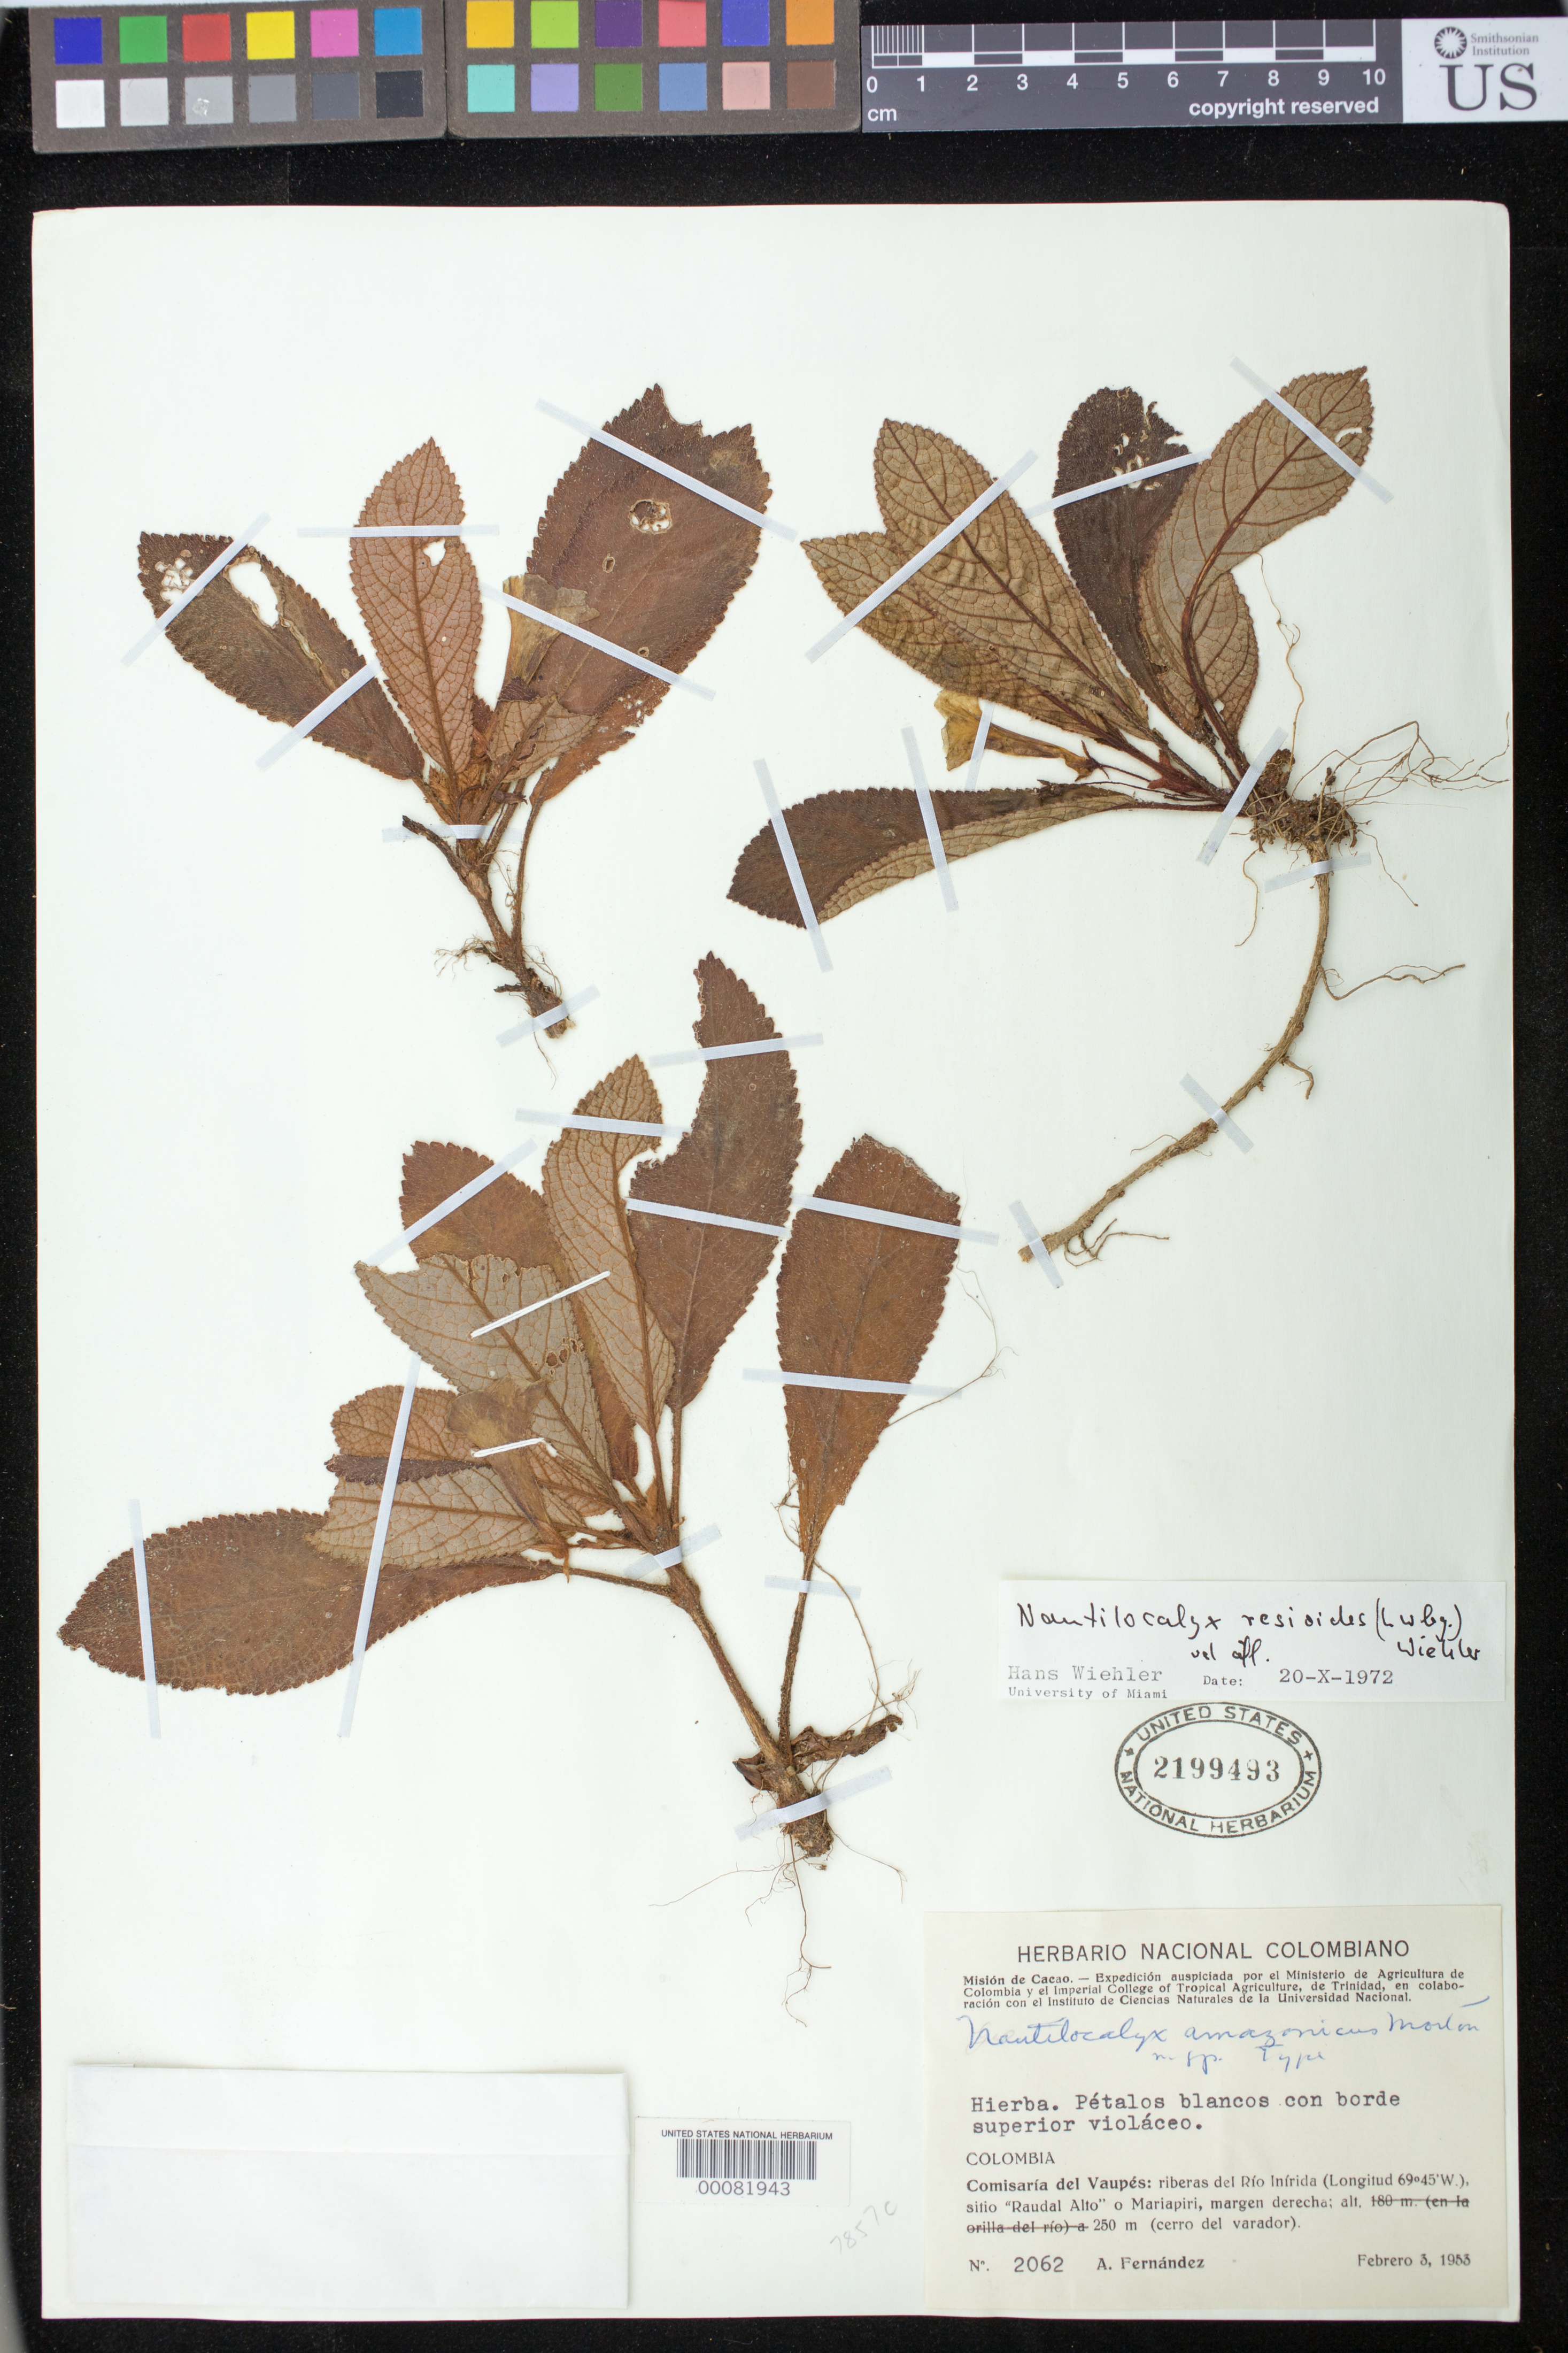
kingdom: Plantae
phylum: Tracheophyta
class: Magnoliopsida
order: Lamiales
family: Gesneriaceae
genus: Nautilocalyx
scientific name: Nautilocalyx resioides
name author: (Leeuwenb.) Wiehler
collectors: A. Fernandez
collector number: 2062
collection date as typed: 03 Feb 1953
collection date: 1953-02-03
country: Colombia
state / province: Vaupés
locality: Shores of Rio Inirida, location of "Raudel Alto" or Mariapiri, right hand side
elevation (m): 250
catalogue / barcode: US 2199493